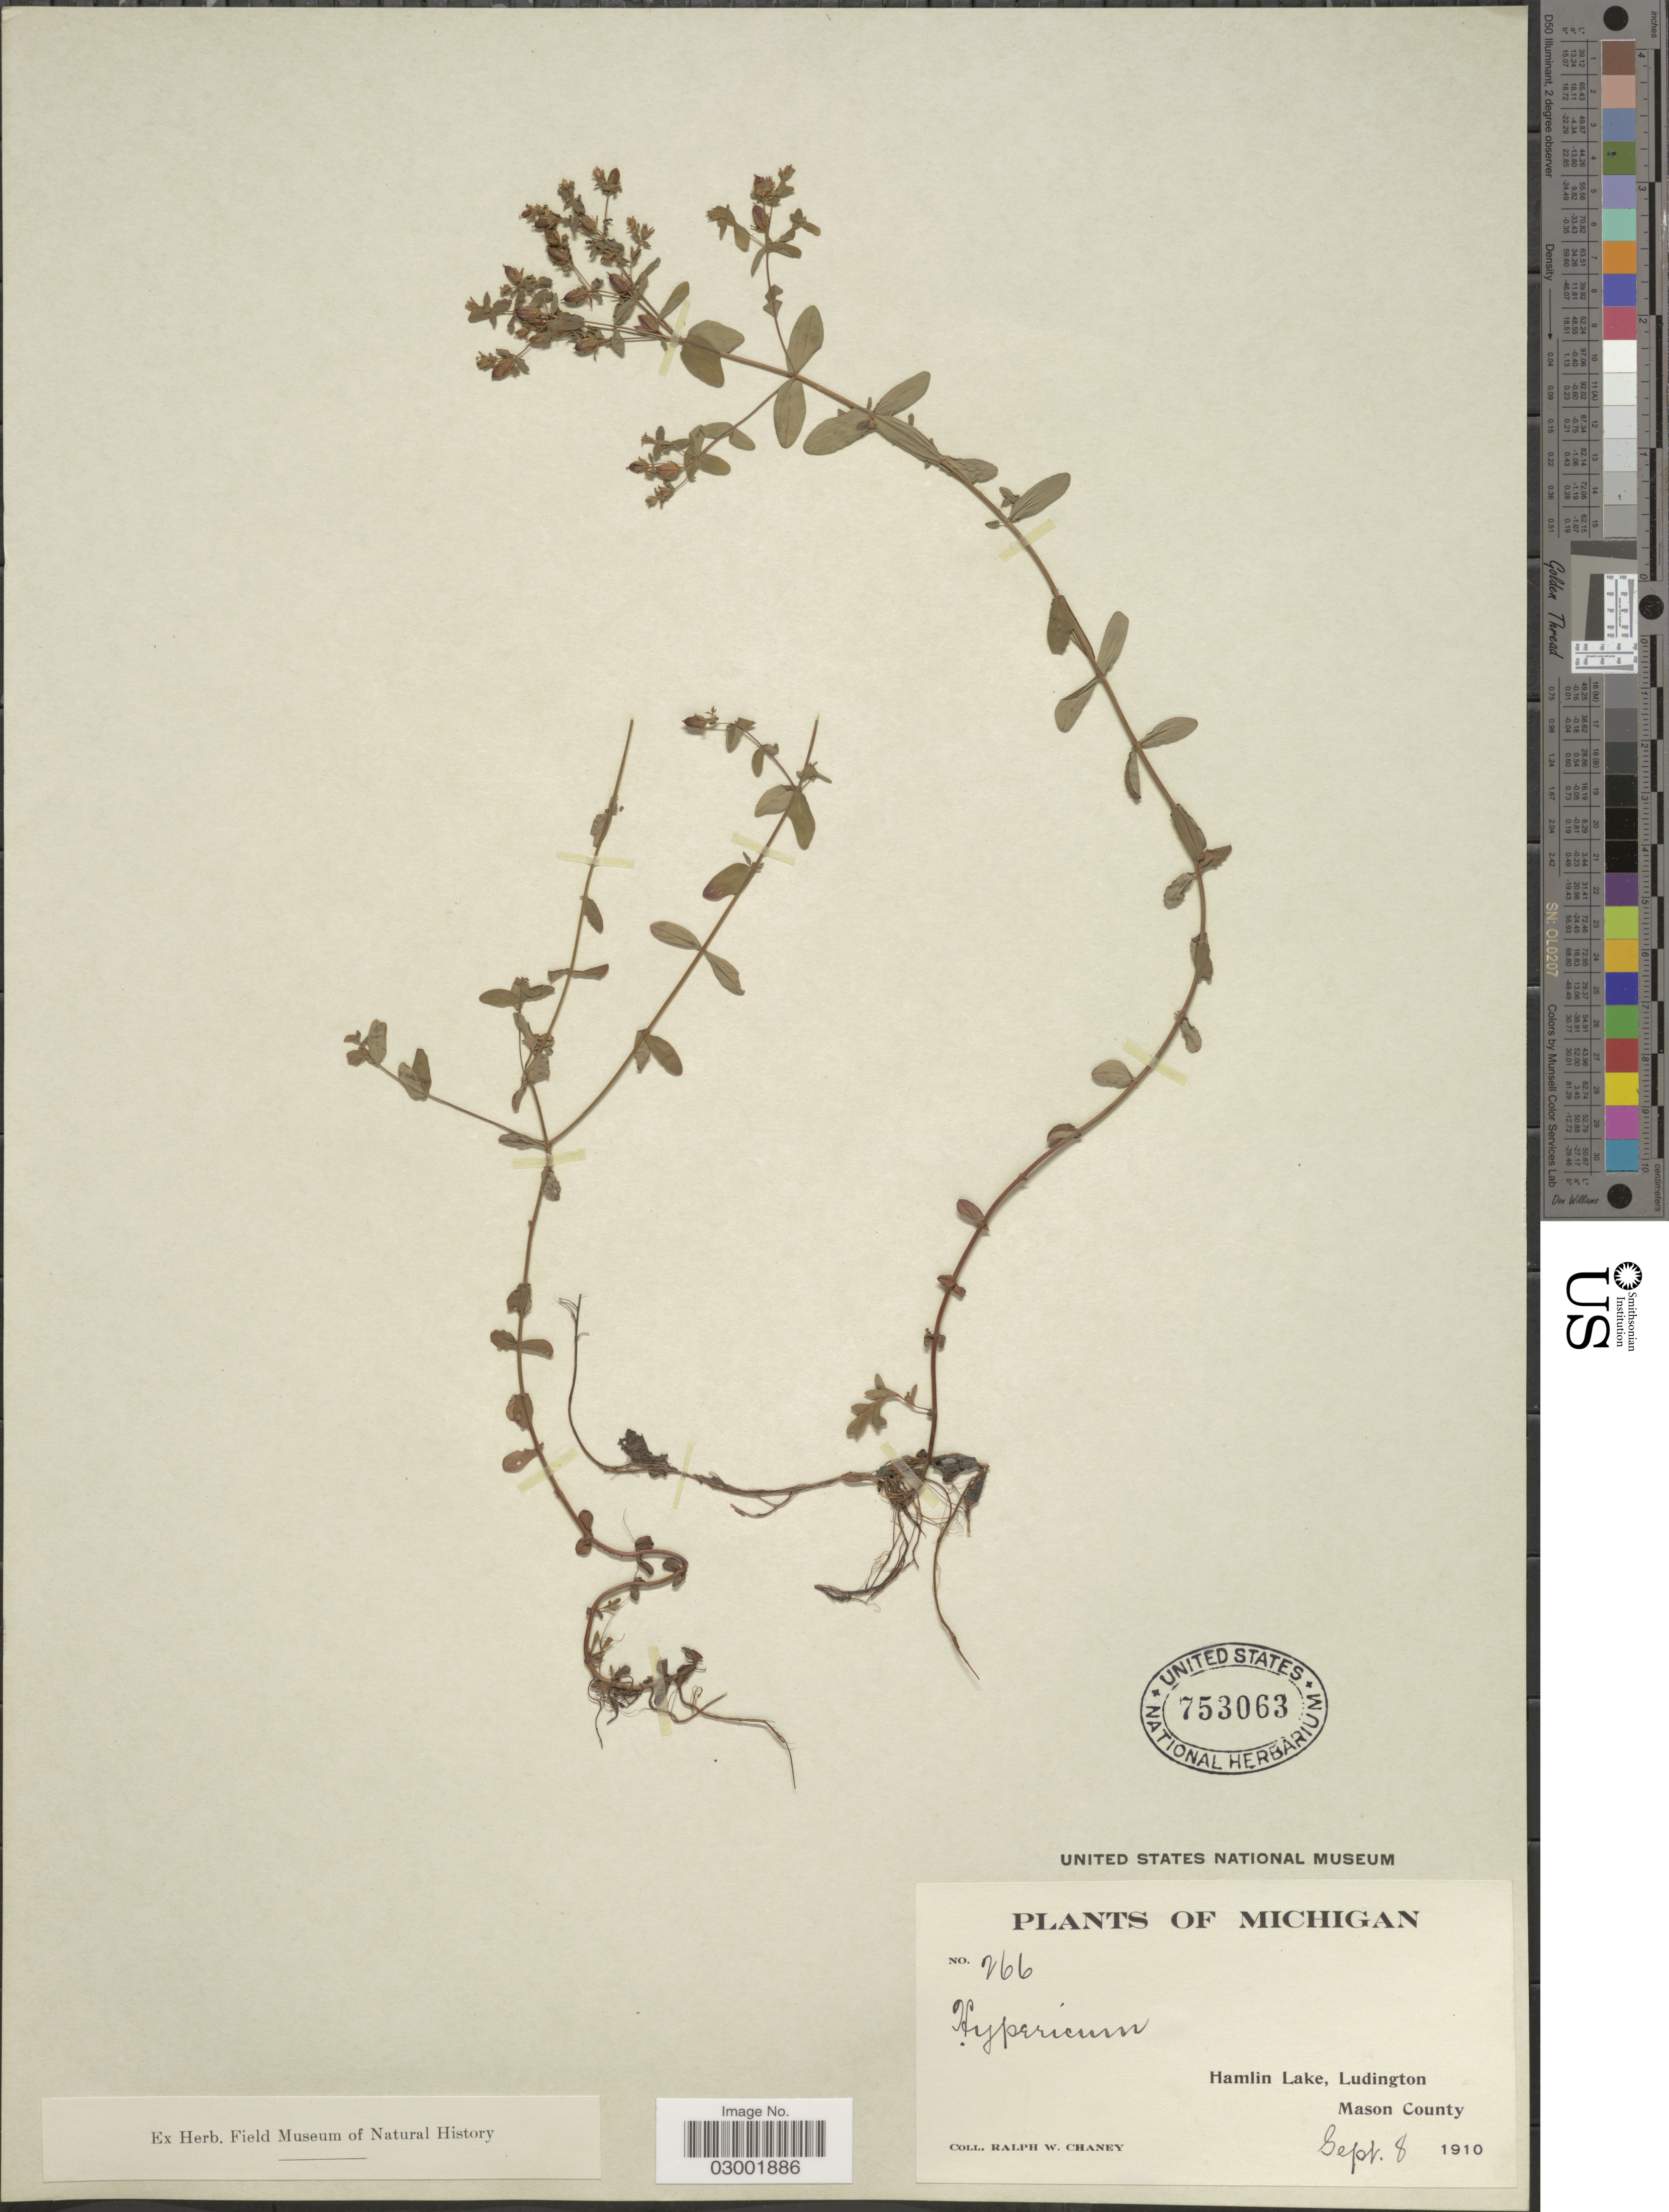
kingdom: Plantae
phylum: Tracheophyta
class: Magnoliopsida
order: Malpighiales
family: Hypericaceae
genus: Hypericum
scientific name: Hypericum mutilum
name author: L.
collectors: R. Chaney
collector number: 266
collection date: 1910-09-08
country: United States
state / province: Michigan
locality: Hamlin Lake, Ludington, Mason County.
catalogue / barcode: US 753063